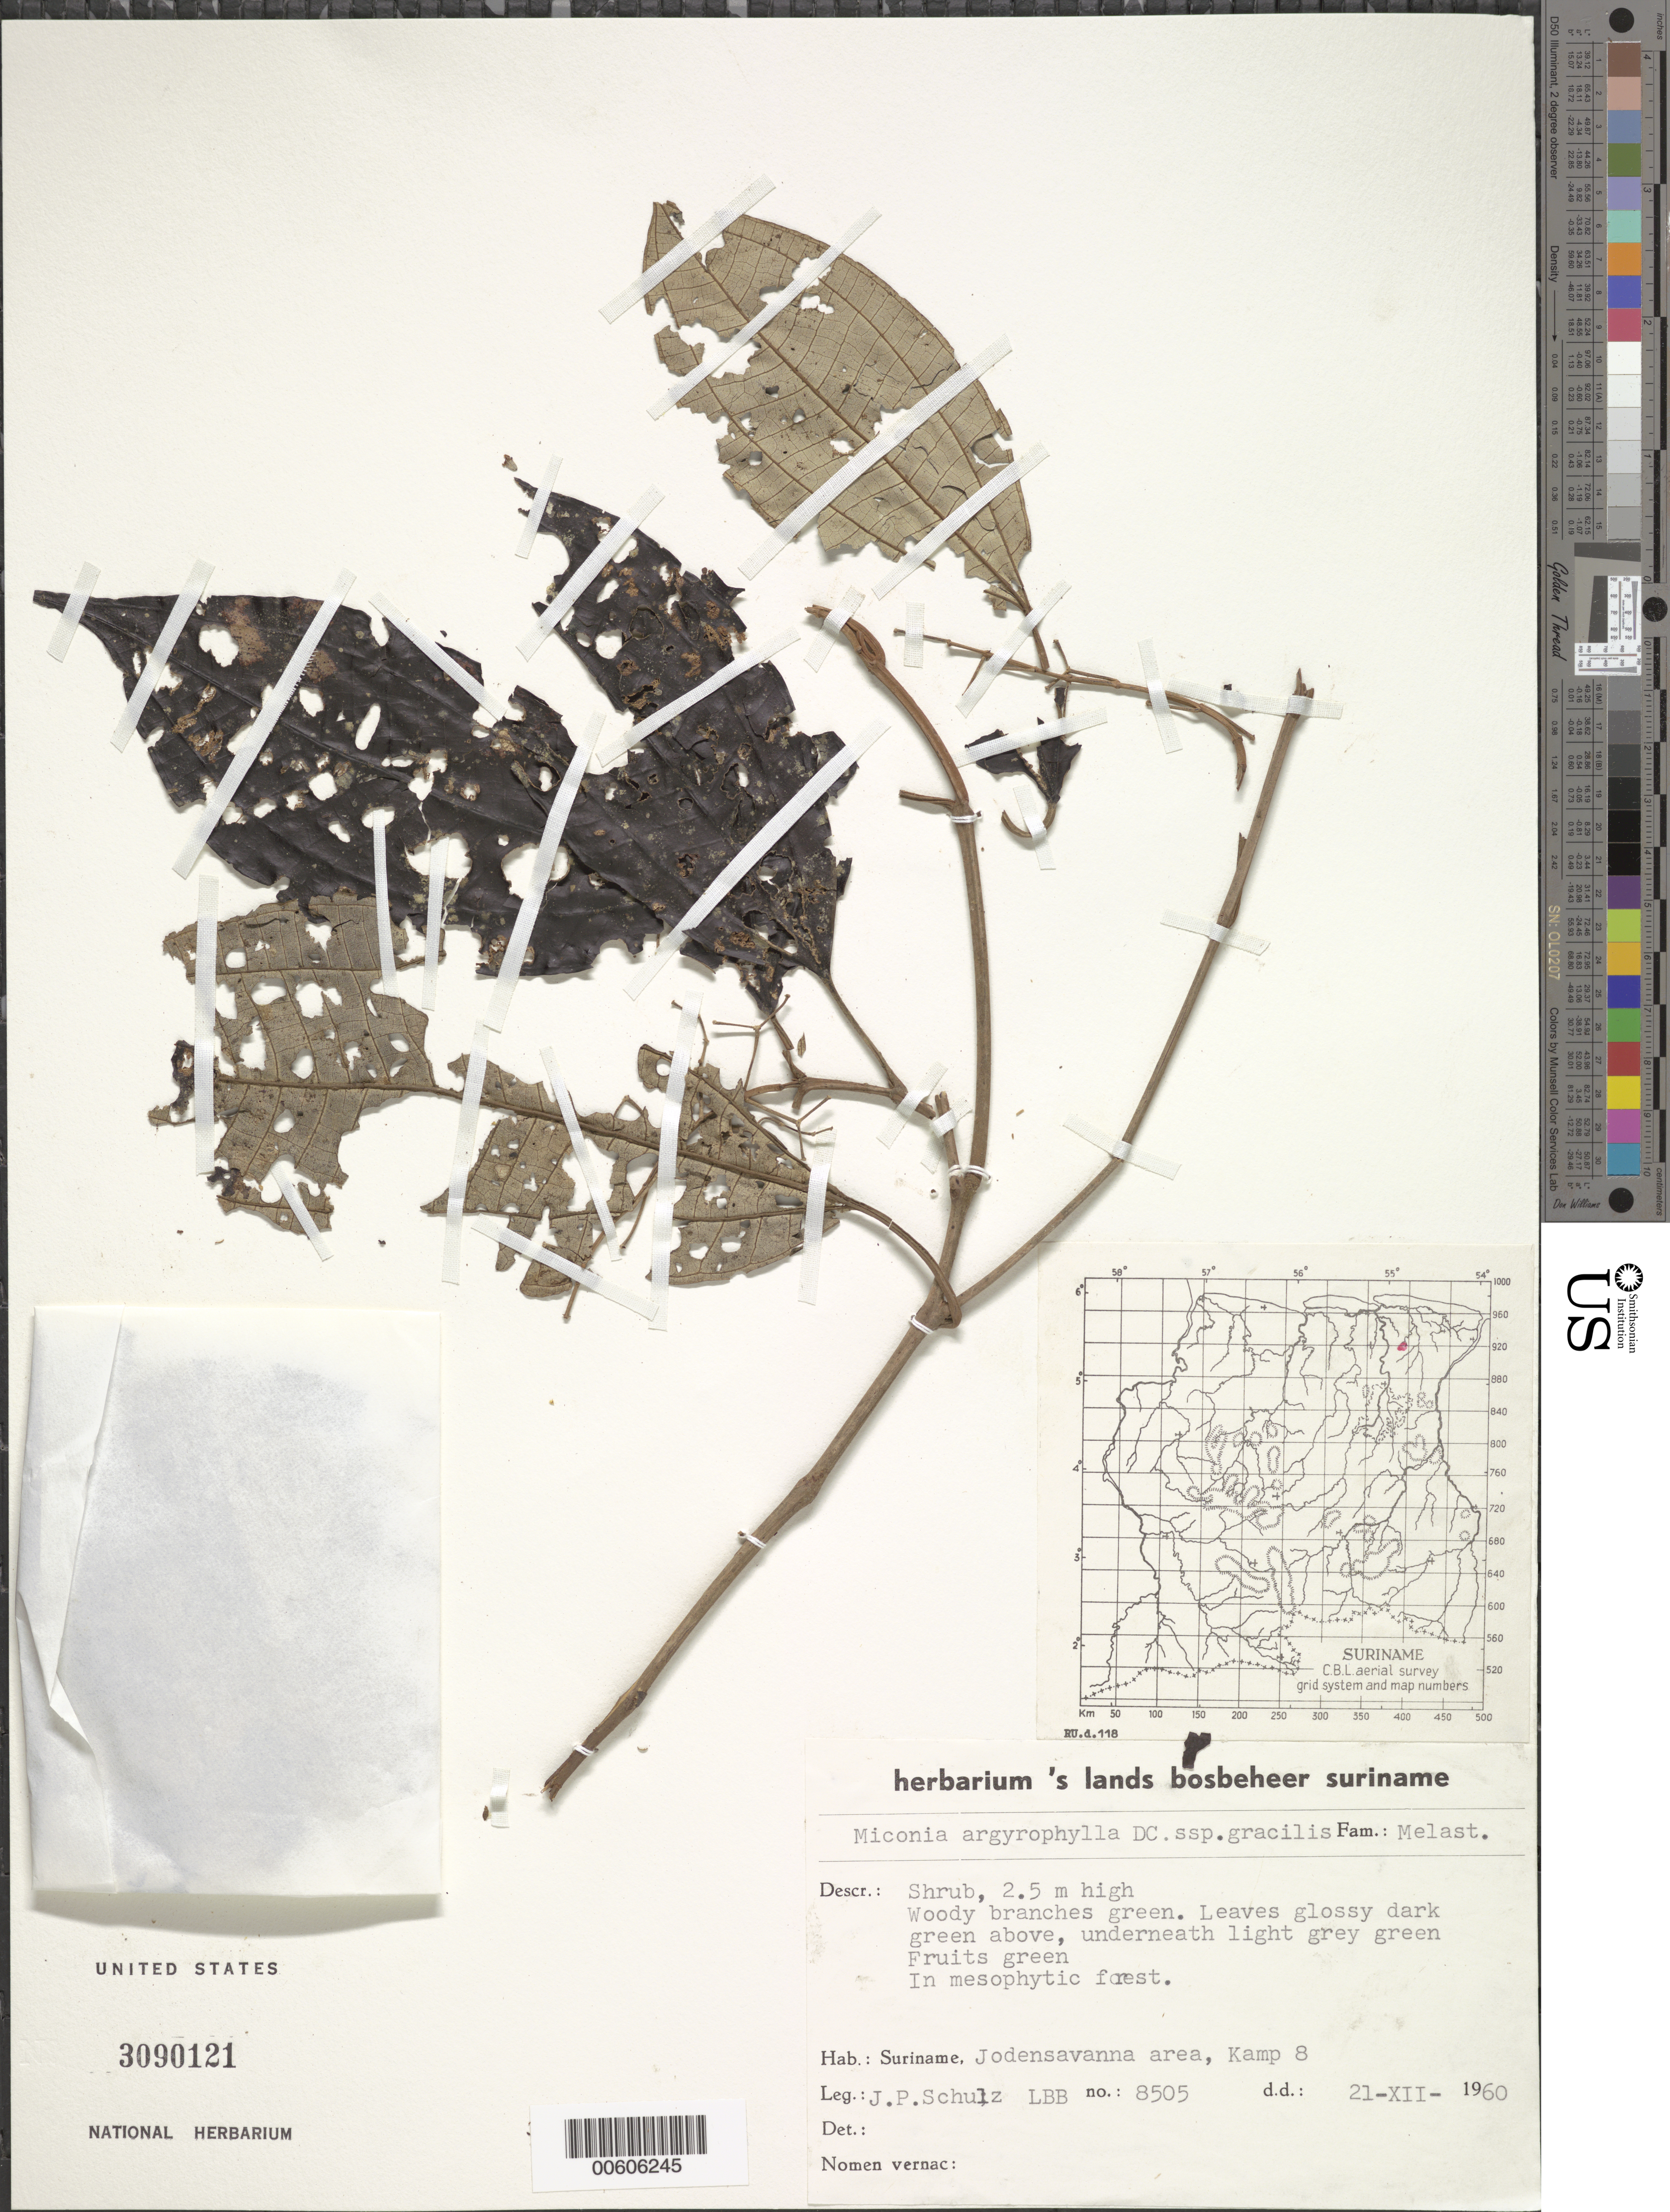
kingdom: Plantae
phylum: Tracheophyta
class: Magnoliopsida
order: Myrtales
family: Melastomataceae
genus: Miconia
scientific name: Miconia argyrophylla subsp. gracilis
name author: Wurdack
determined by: Wurdack, John J., (US), US (UNITED STATES)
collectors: J. P. Schulz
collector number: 8505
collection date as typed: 21-Dec-60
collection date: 1960-12-21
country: Suriname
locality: Jodensavanne-Mapane kreek area (SURINAMEe R.), near Camp 8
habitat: Mesophytic forest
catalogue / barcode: US 3090121